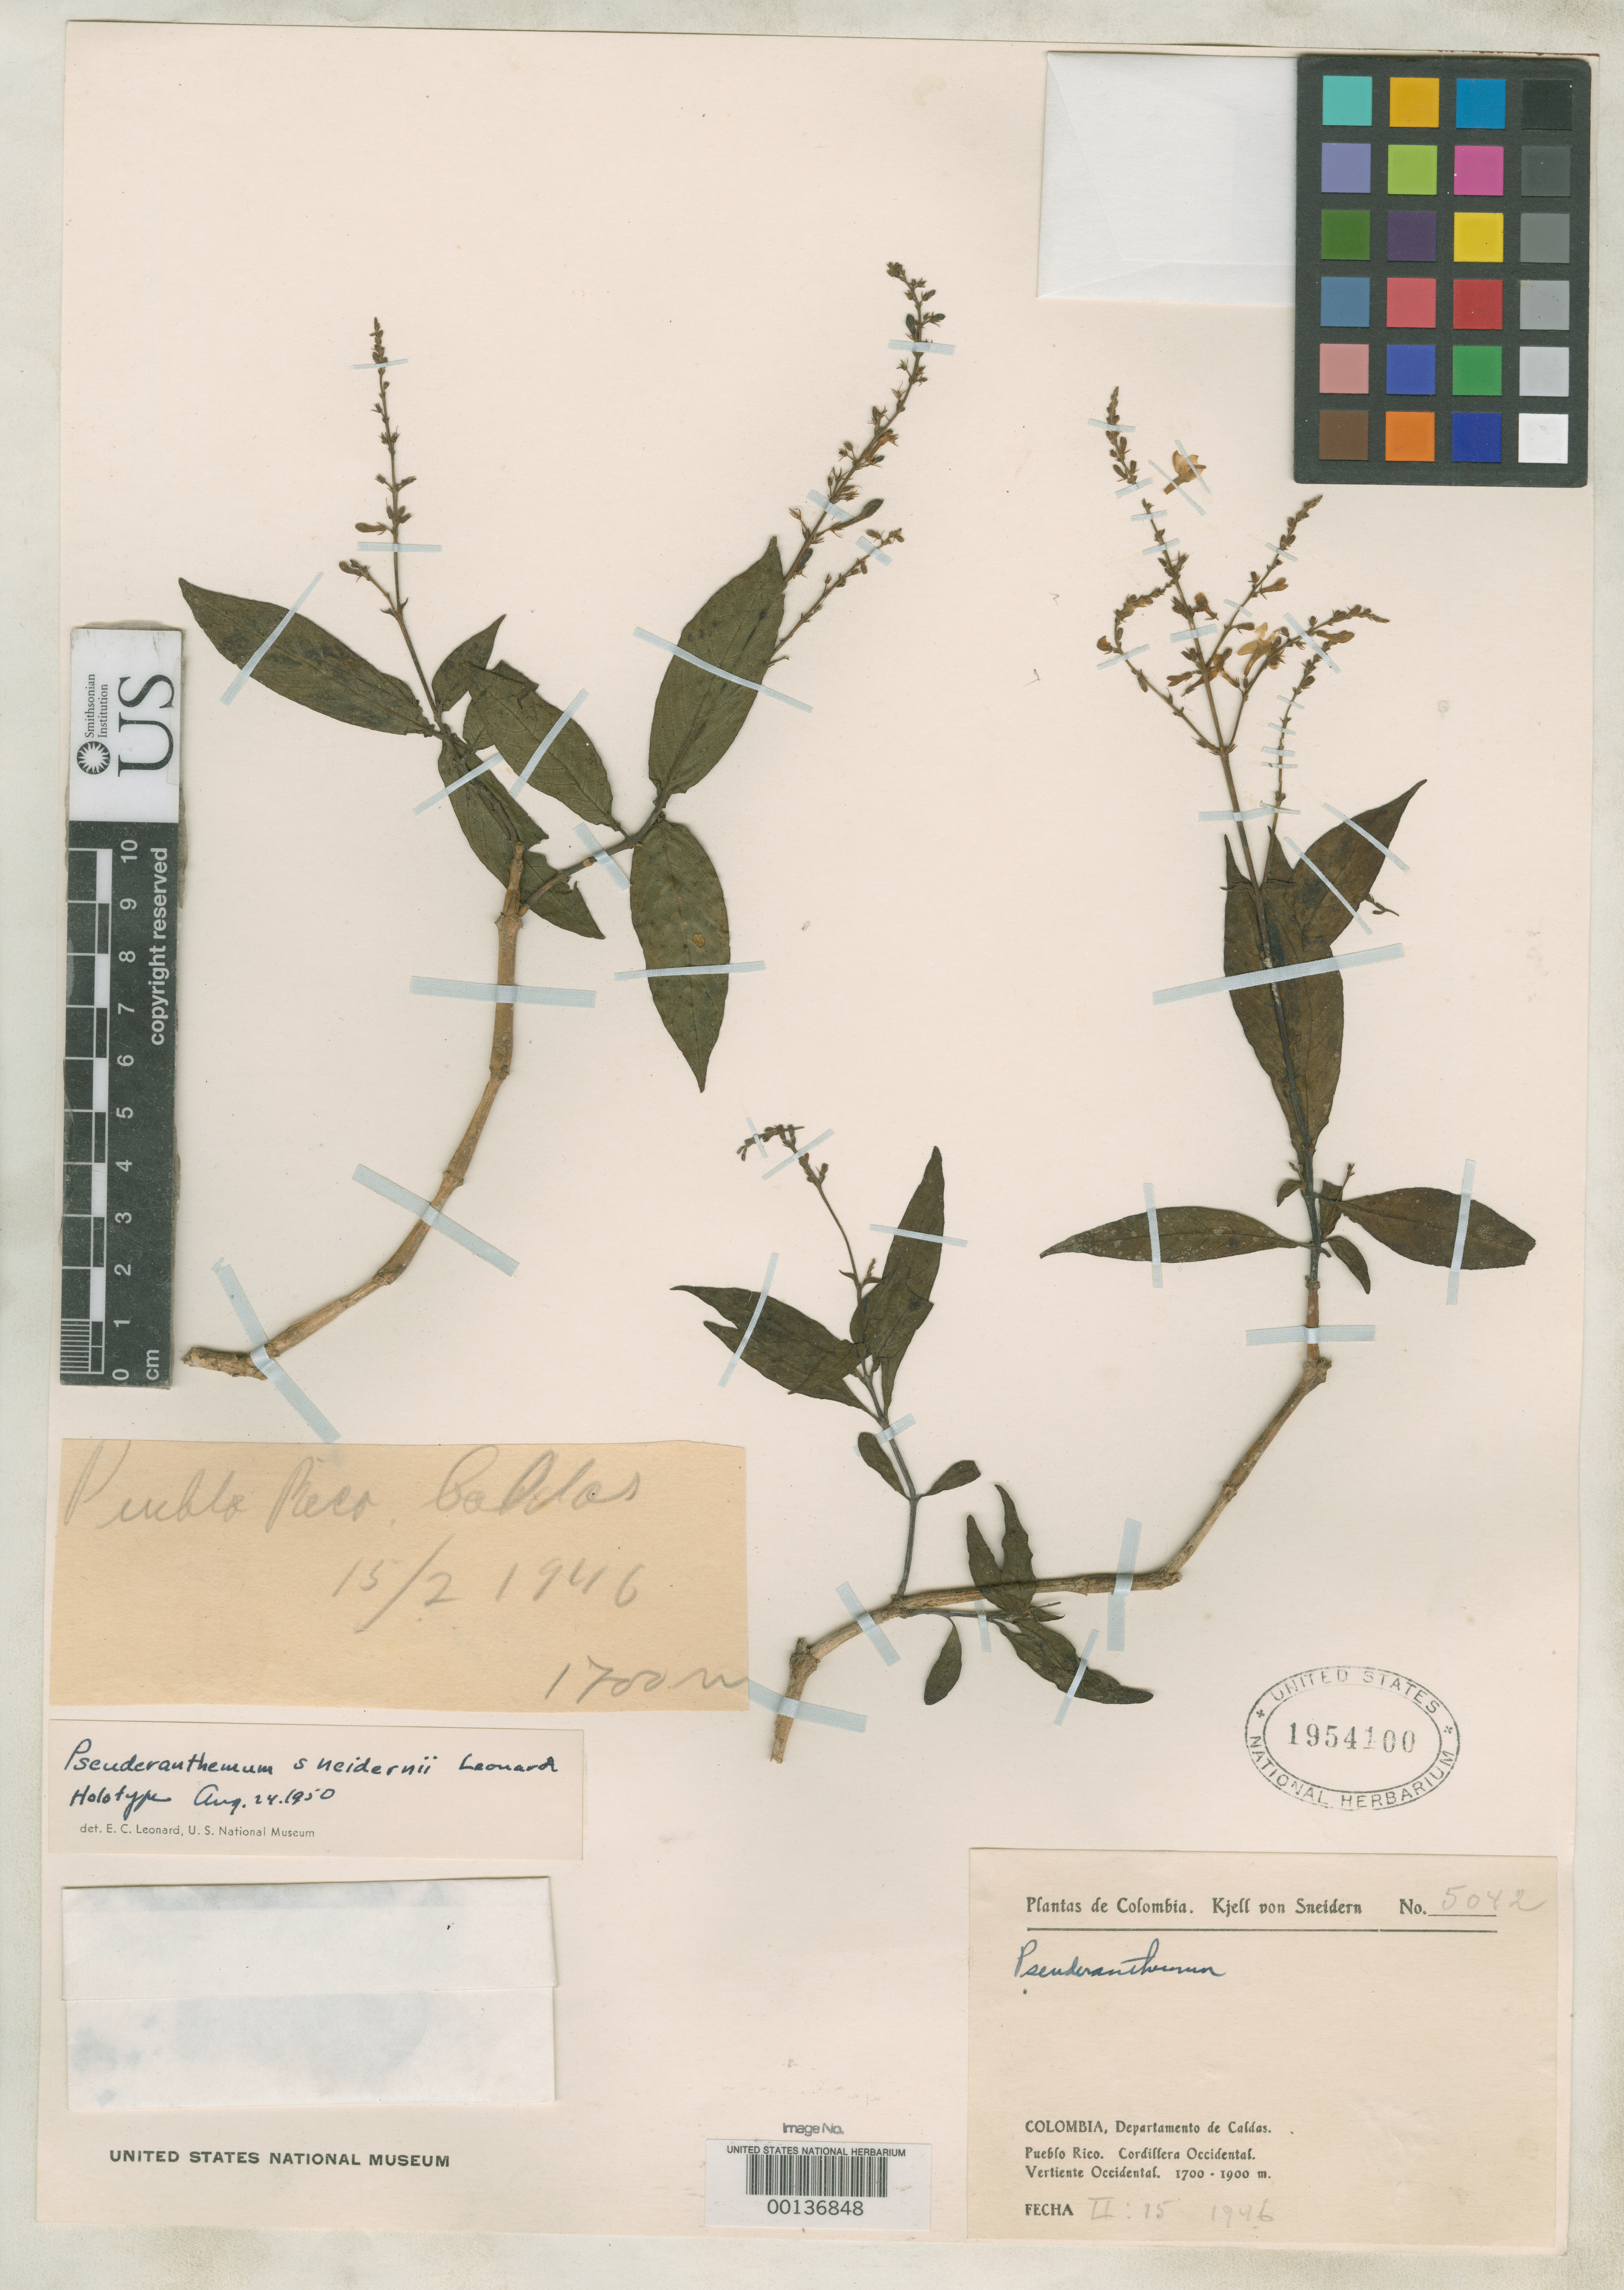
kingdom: Plantae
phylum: Tracheophyta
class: Magnoliopsida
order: Lamiales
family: Acanthaceae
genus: Pseuderanthemum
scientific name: Pseuderanthemum sneidernii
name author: Leonard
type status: Holotype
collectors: K. von Sneidern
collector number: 5042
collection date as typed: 15 Feb 1946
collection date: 1946-02-15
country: Colombia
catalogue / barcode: US 1994100